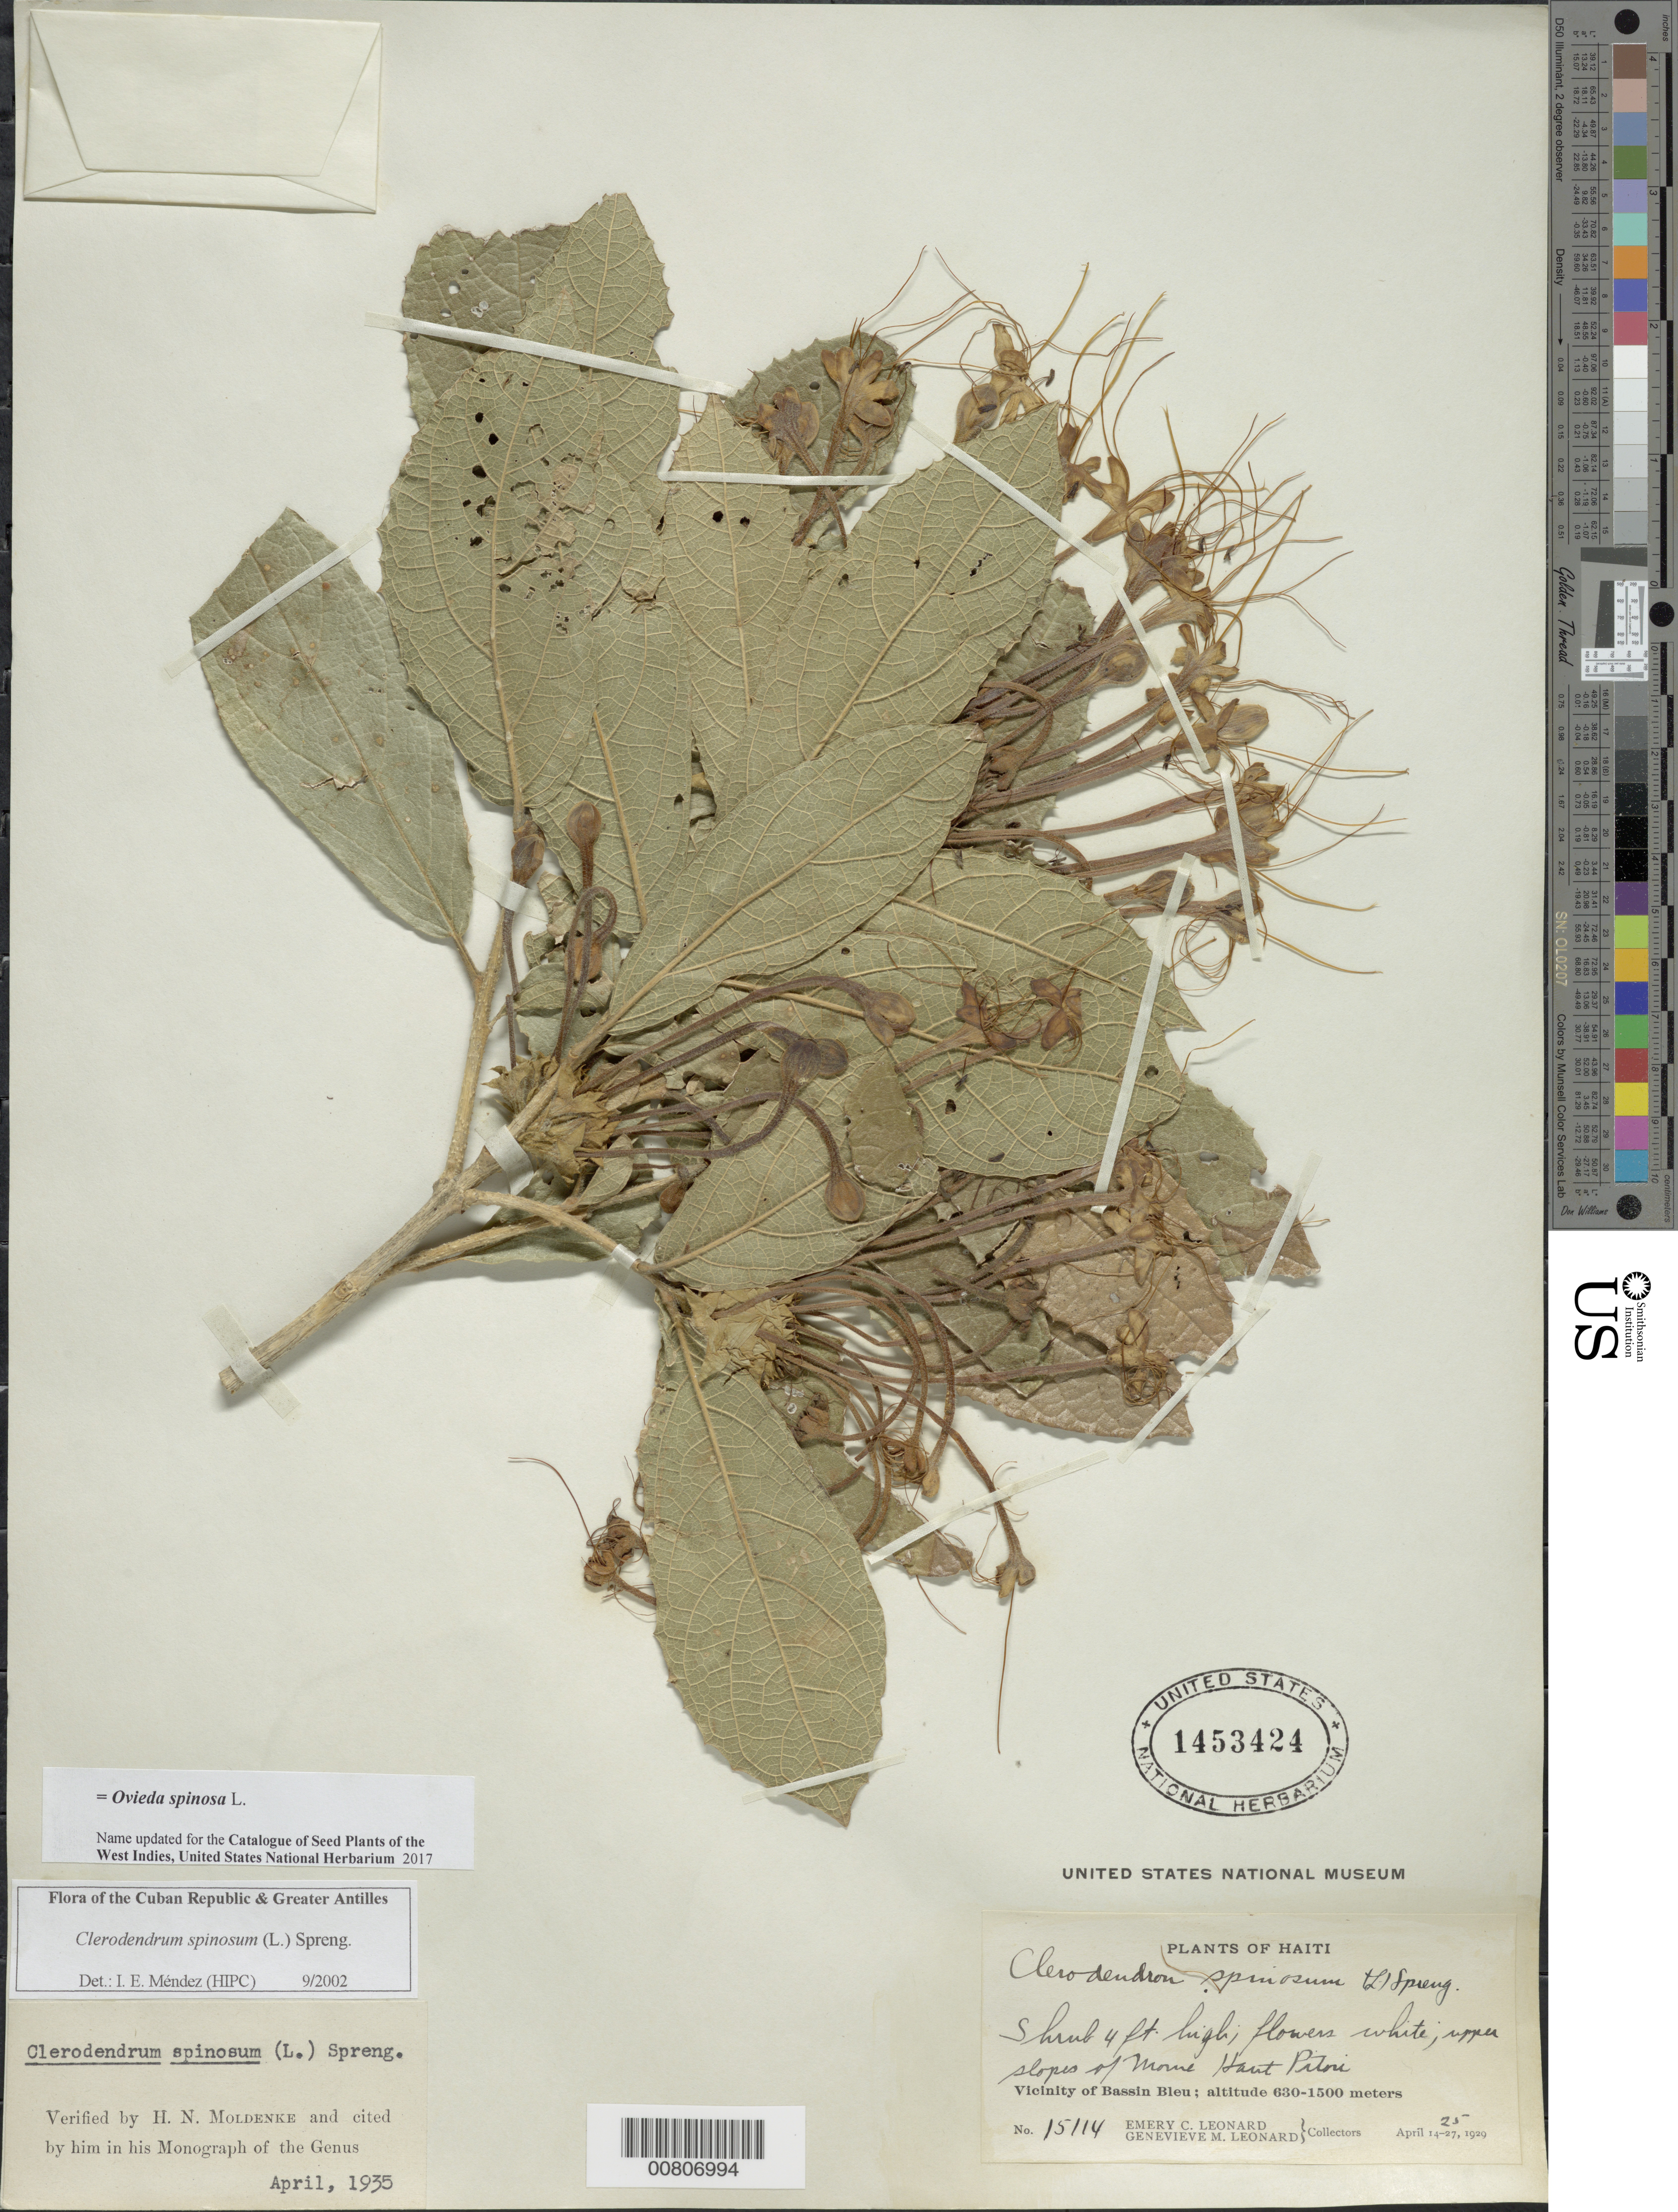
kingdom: Plantae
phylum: Tracheophyta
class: Magnoliopsida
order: Lamiales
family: Lamiaceae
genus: Ovieda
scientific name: Ovieda spinosa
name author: Sw.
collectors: E. C. Leonard & G. M. Leonard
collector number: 15114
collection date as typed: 25 Apr 1929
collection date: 1929-04-25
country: Haiti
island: Hispaniola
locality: Bassin Bleu, Morne Haut Pitori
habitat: Upper slopes of mountain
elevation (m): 630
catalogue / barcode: US 1453424